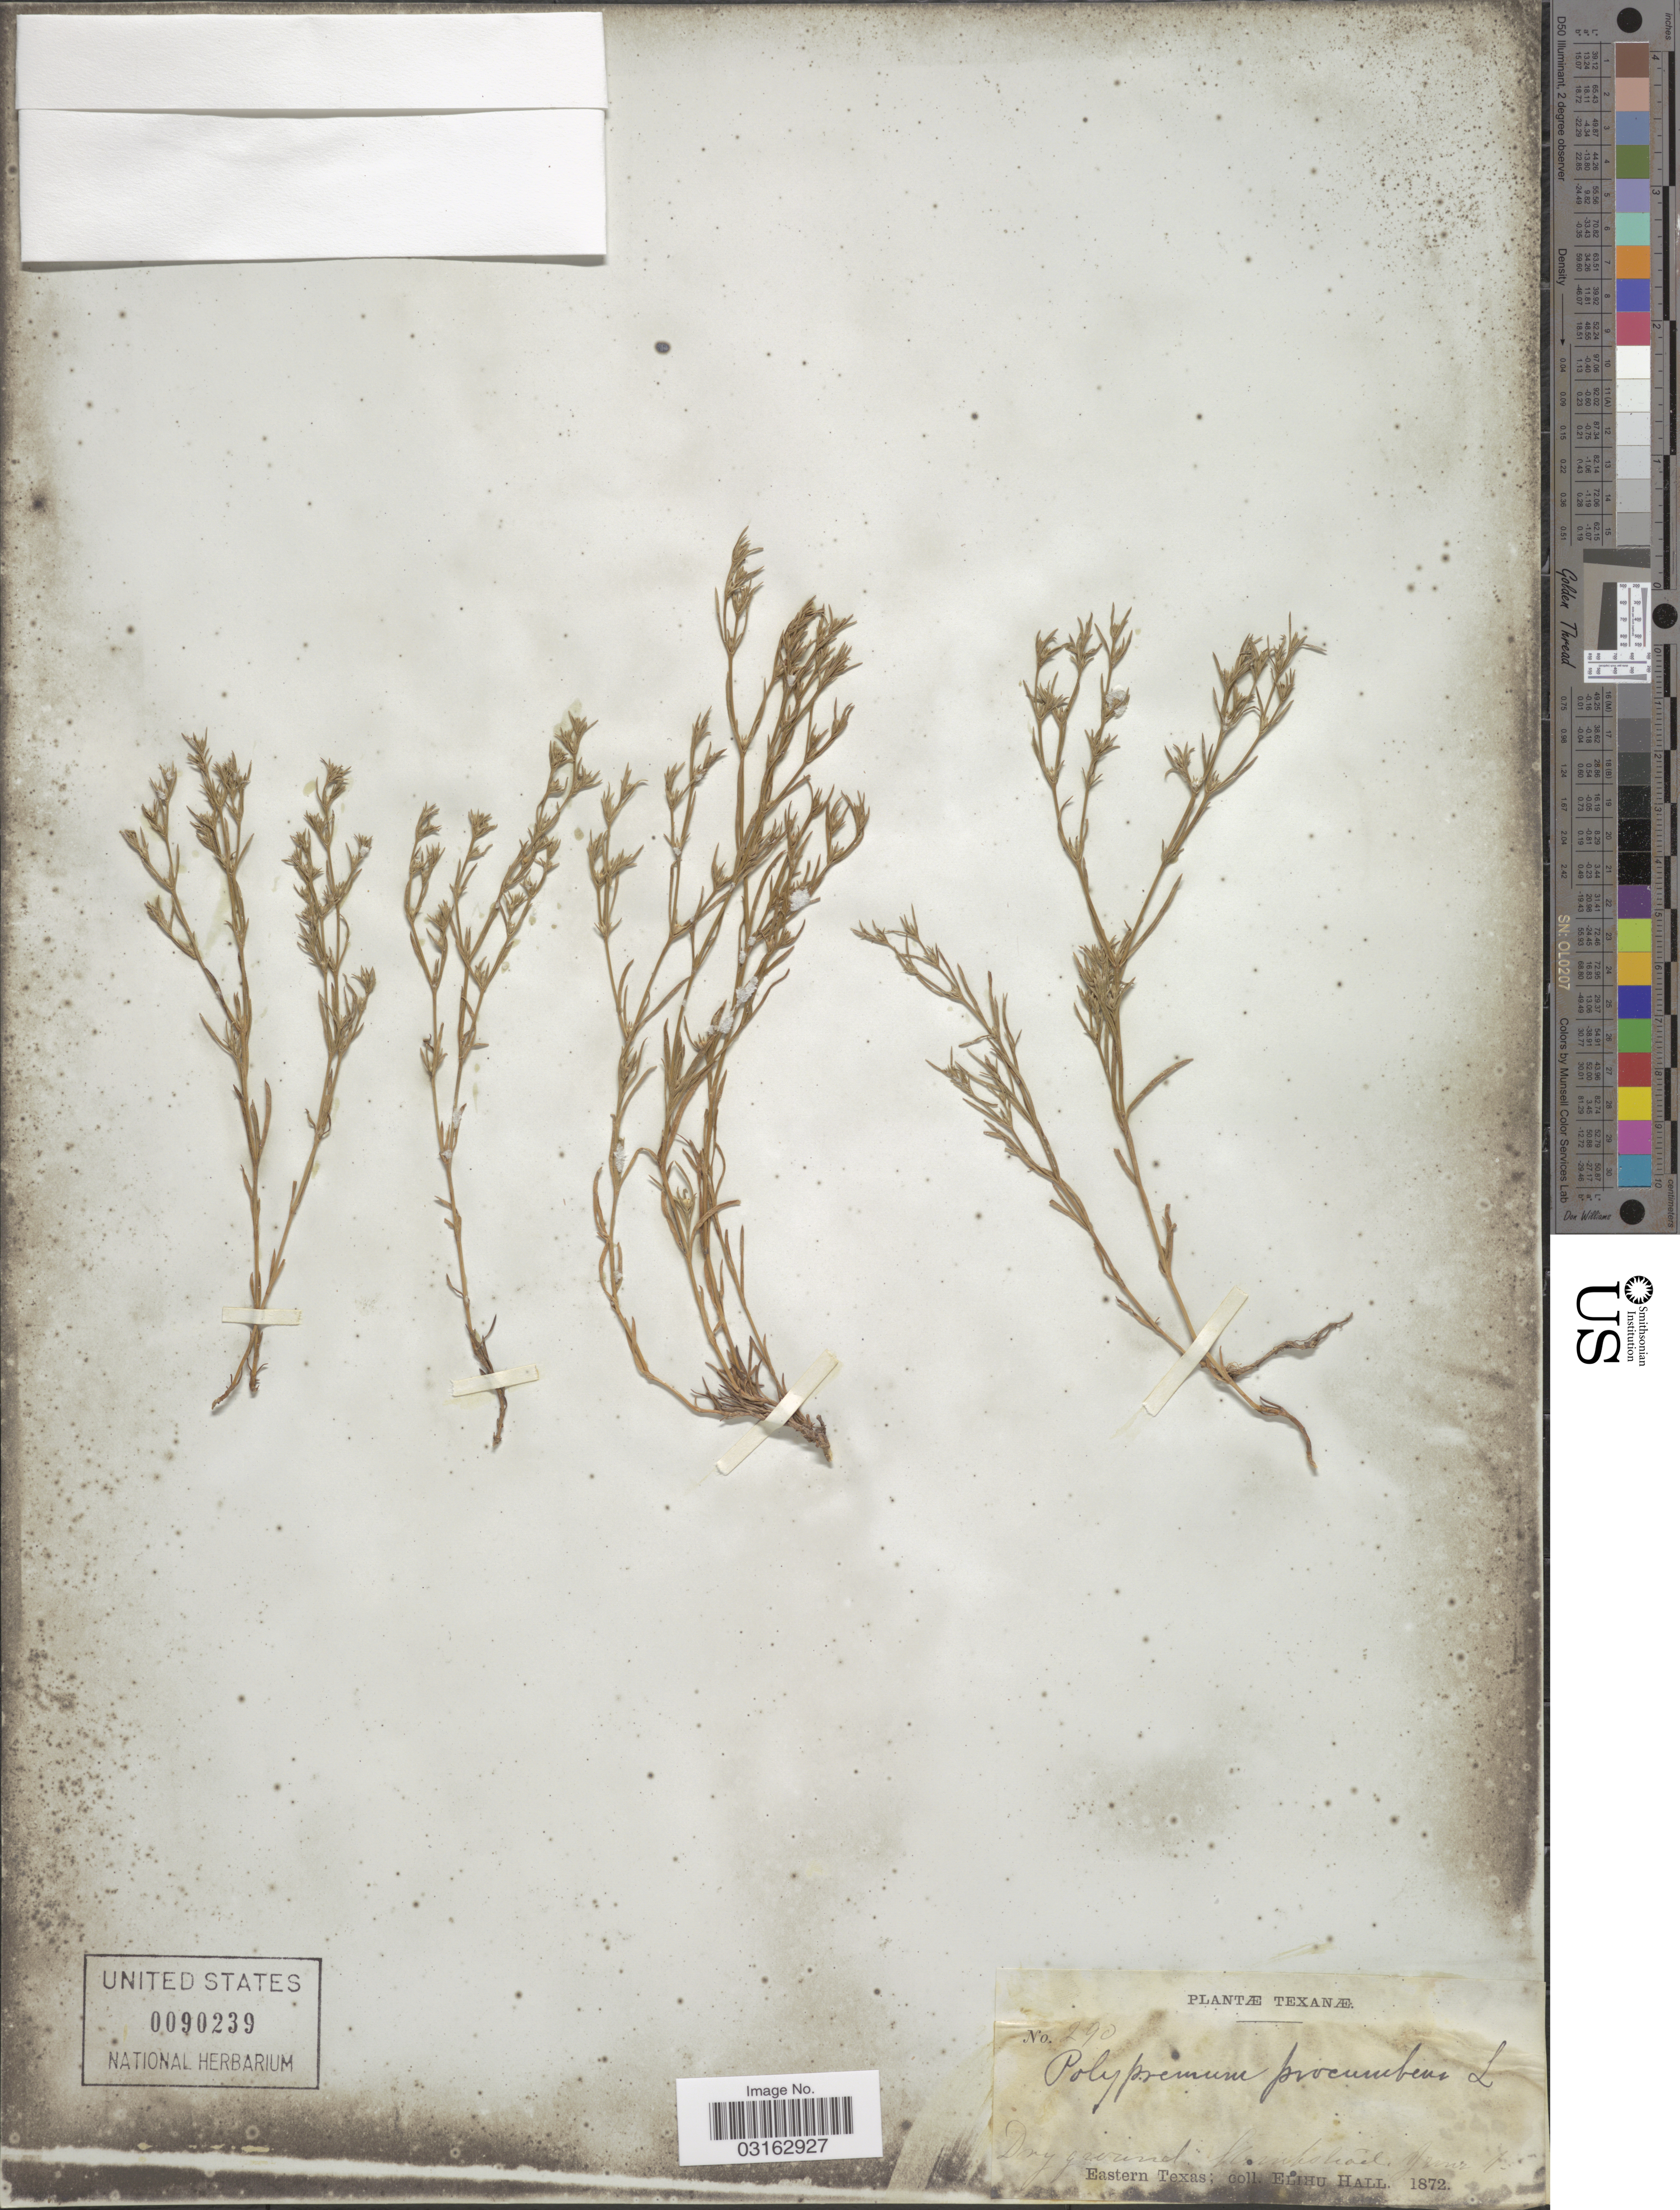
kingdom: Plantae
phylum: Tracheophyta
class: Magnoliopsida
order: Lamiales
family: Tetrachondraceae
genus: Polypremum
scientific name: Polypremum procumbens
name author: L.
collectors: E. Hall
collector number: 290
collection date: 1872-06-01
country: United States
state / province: Texas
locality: Hempstead. Eastern Texas.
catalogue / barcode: US 90239